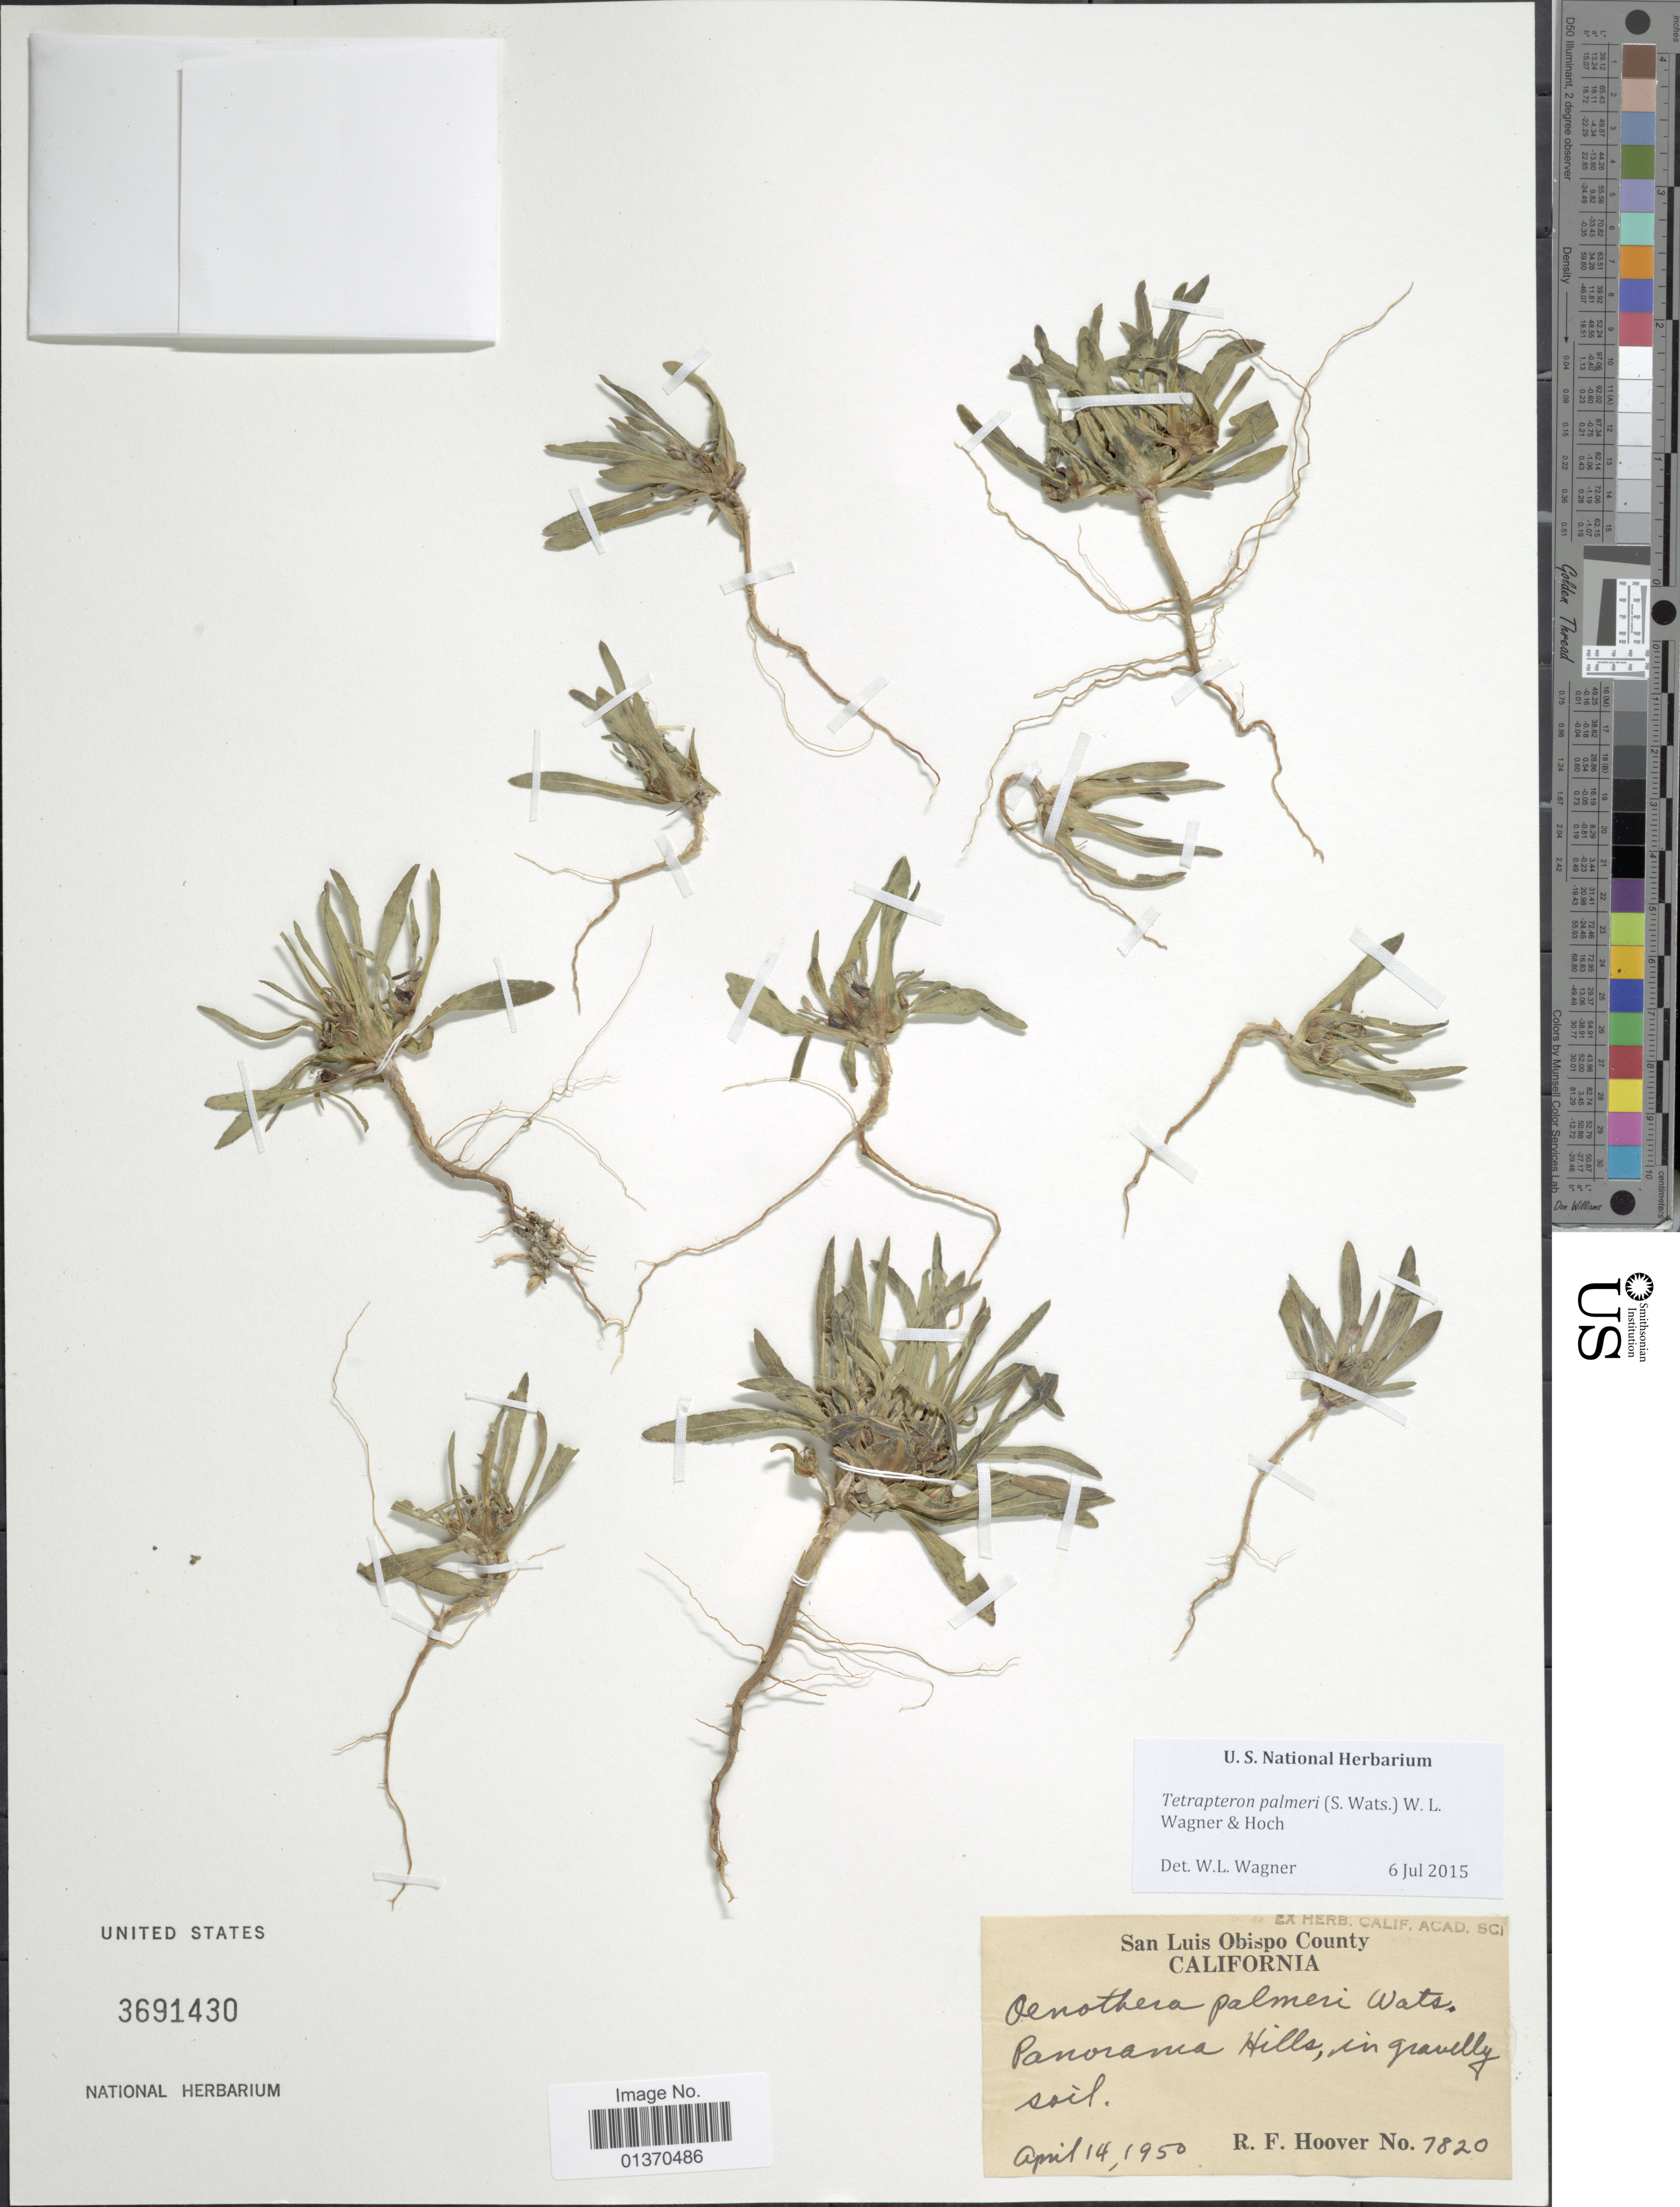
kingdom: Plantae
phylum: Tracheophyta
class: Magnoliopsida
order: Myrtales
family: Onagraceae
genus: Tetrapteron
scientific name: Tetrapteron palmeri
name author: (S. Watson) W.L. Wagner & Hoch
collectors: R. F. Hoover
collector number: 7820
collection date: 1950-04-14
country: United States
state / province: California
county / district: San Luis Obispo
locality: San Luis Obispo County, Panorama Hills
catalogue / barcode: US 3691430